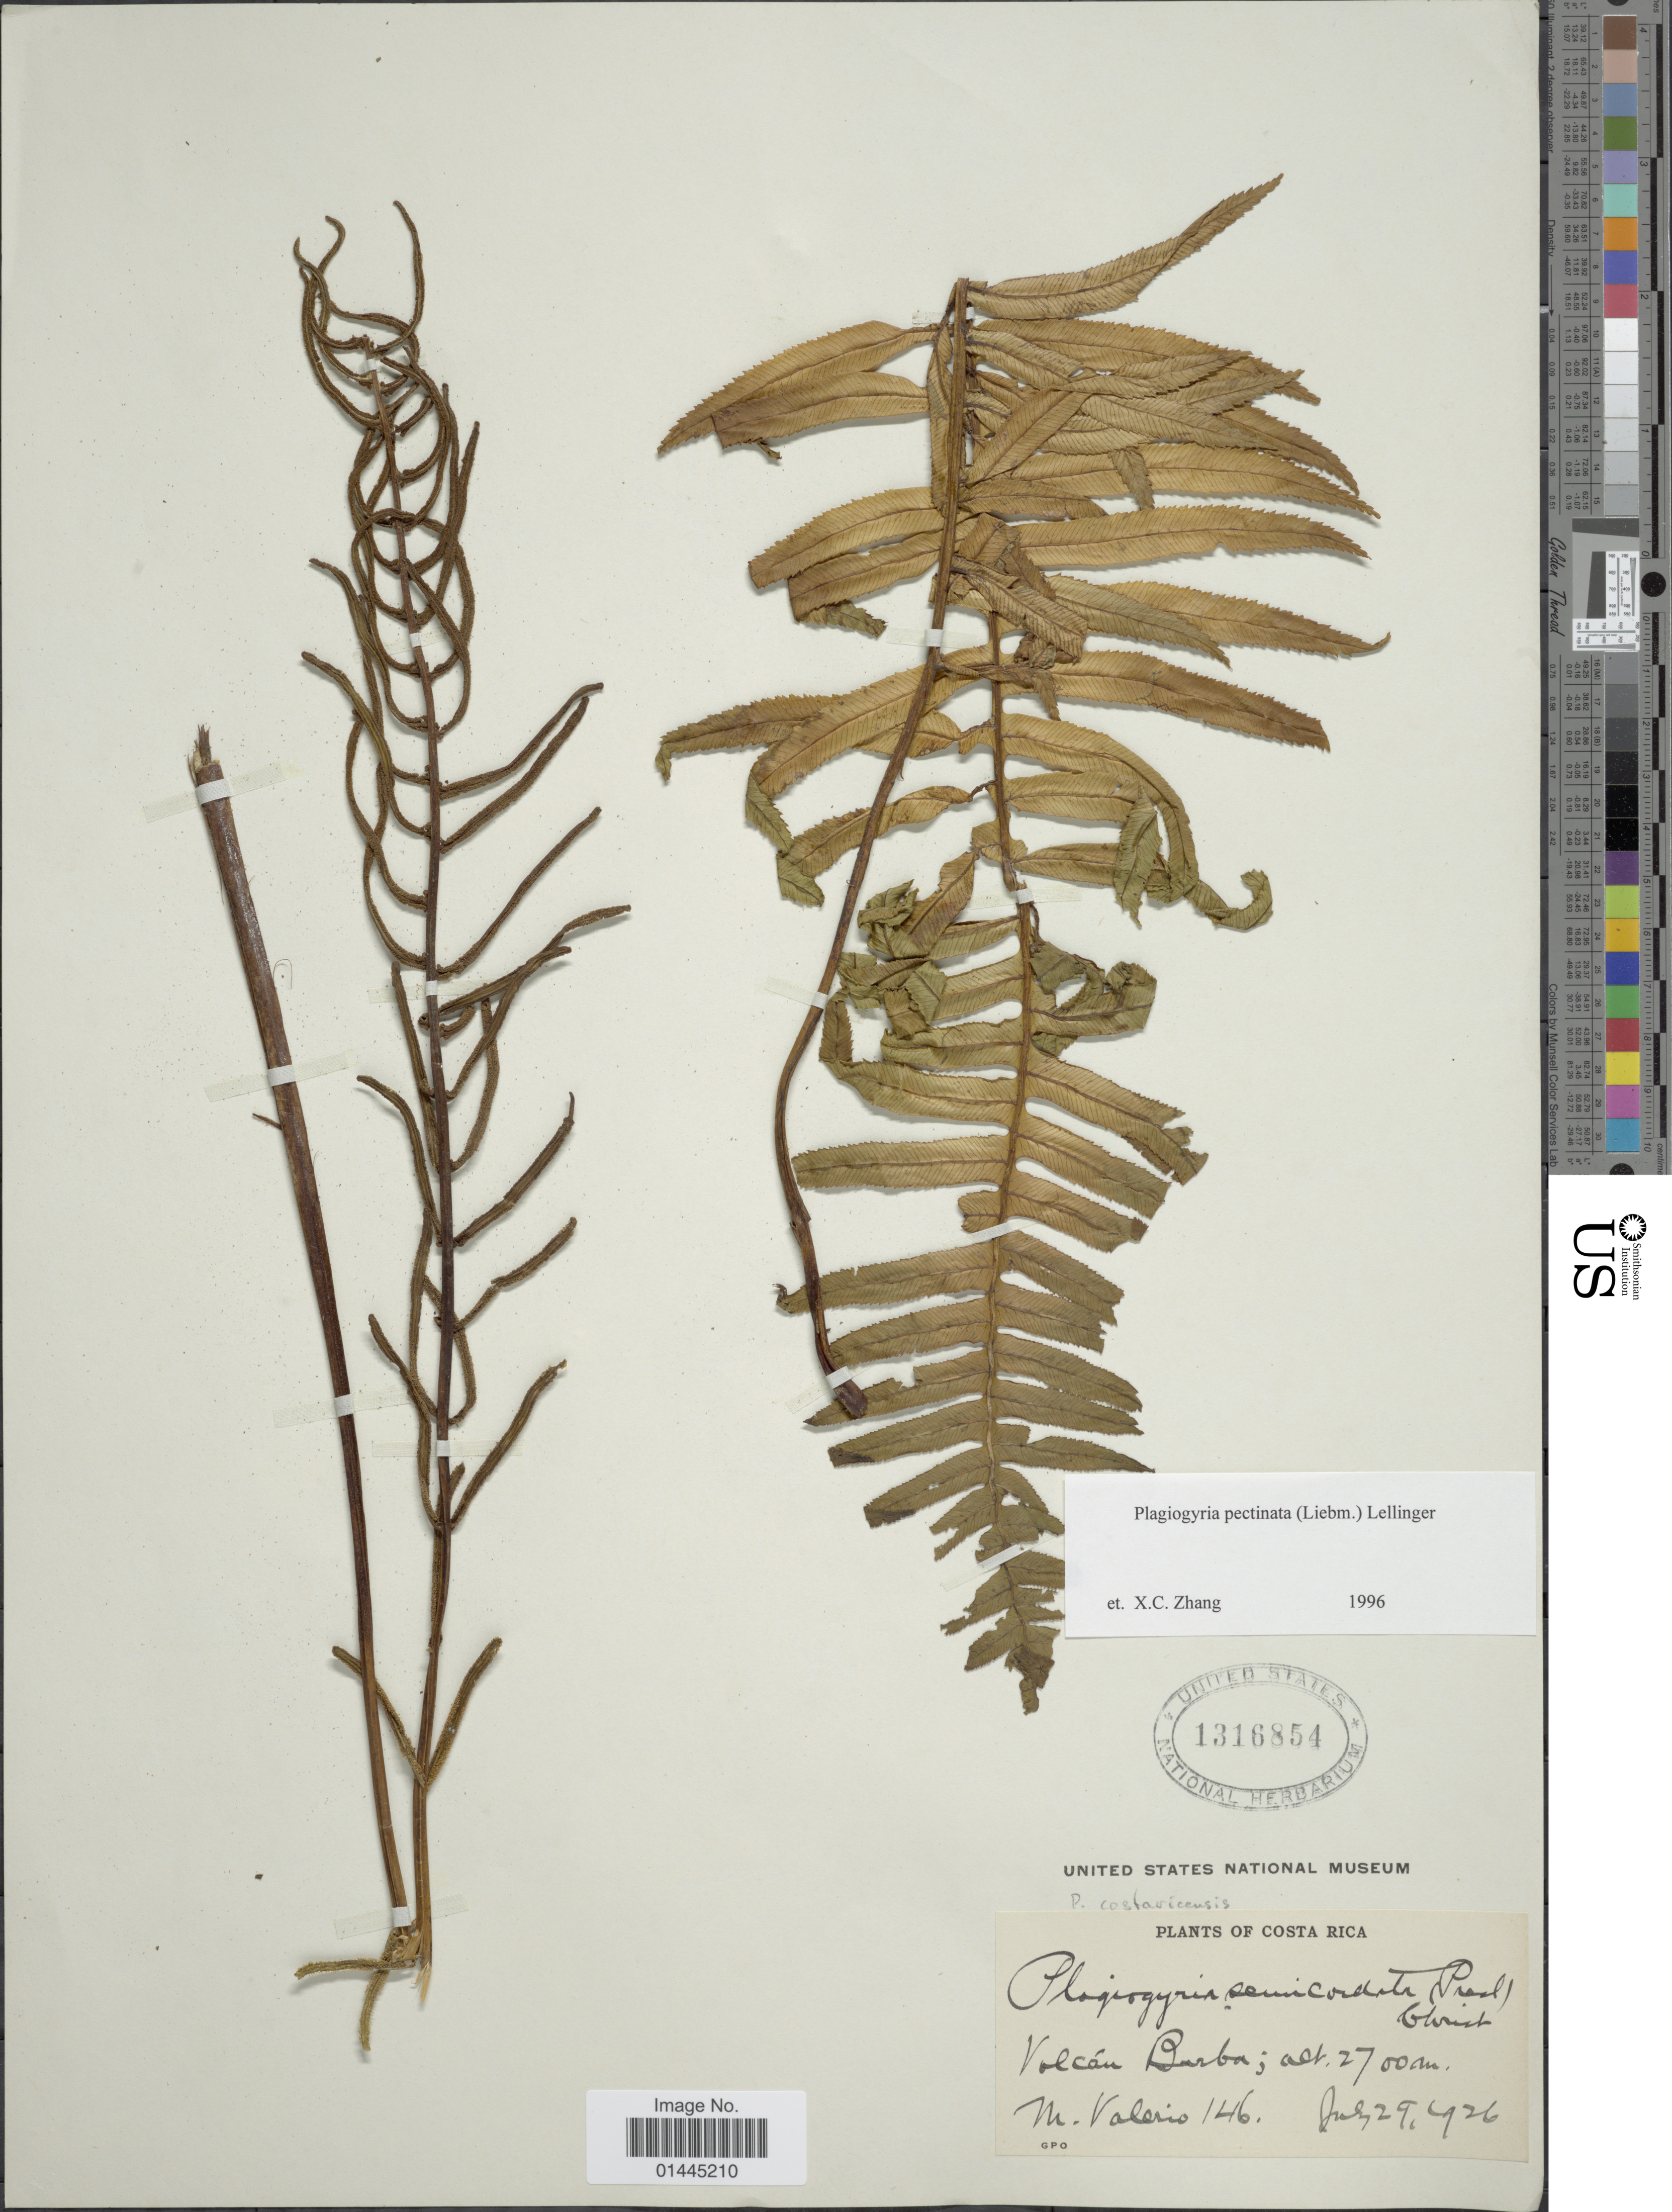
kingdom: Plantae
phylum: Tracheophyta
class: Polypodiopsida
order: Cyatheales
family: Plagiogyriaceae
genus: Plagiogyria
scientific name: Plagiogyria costaricensis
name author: Mett. ex Kuhn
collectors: M. Valerio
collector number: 146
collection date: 1926-07-29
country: Costa Rica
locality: Volcan Barba.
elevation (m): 2700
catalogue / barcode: US 1316854